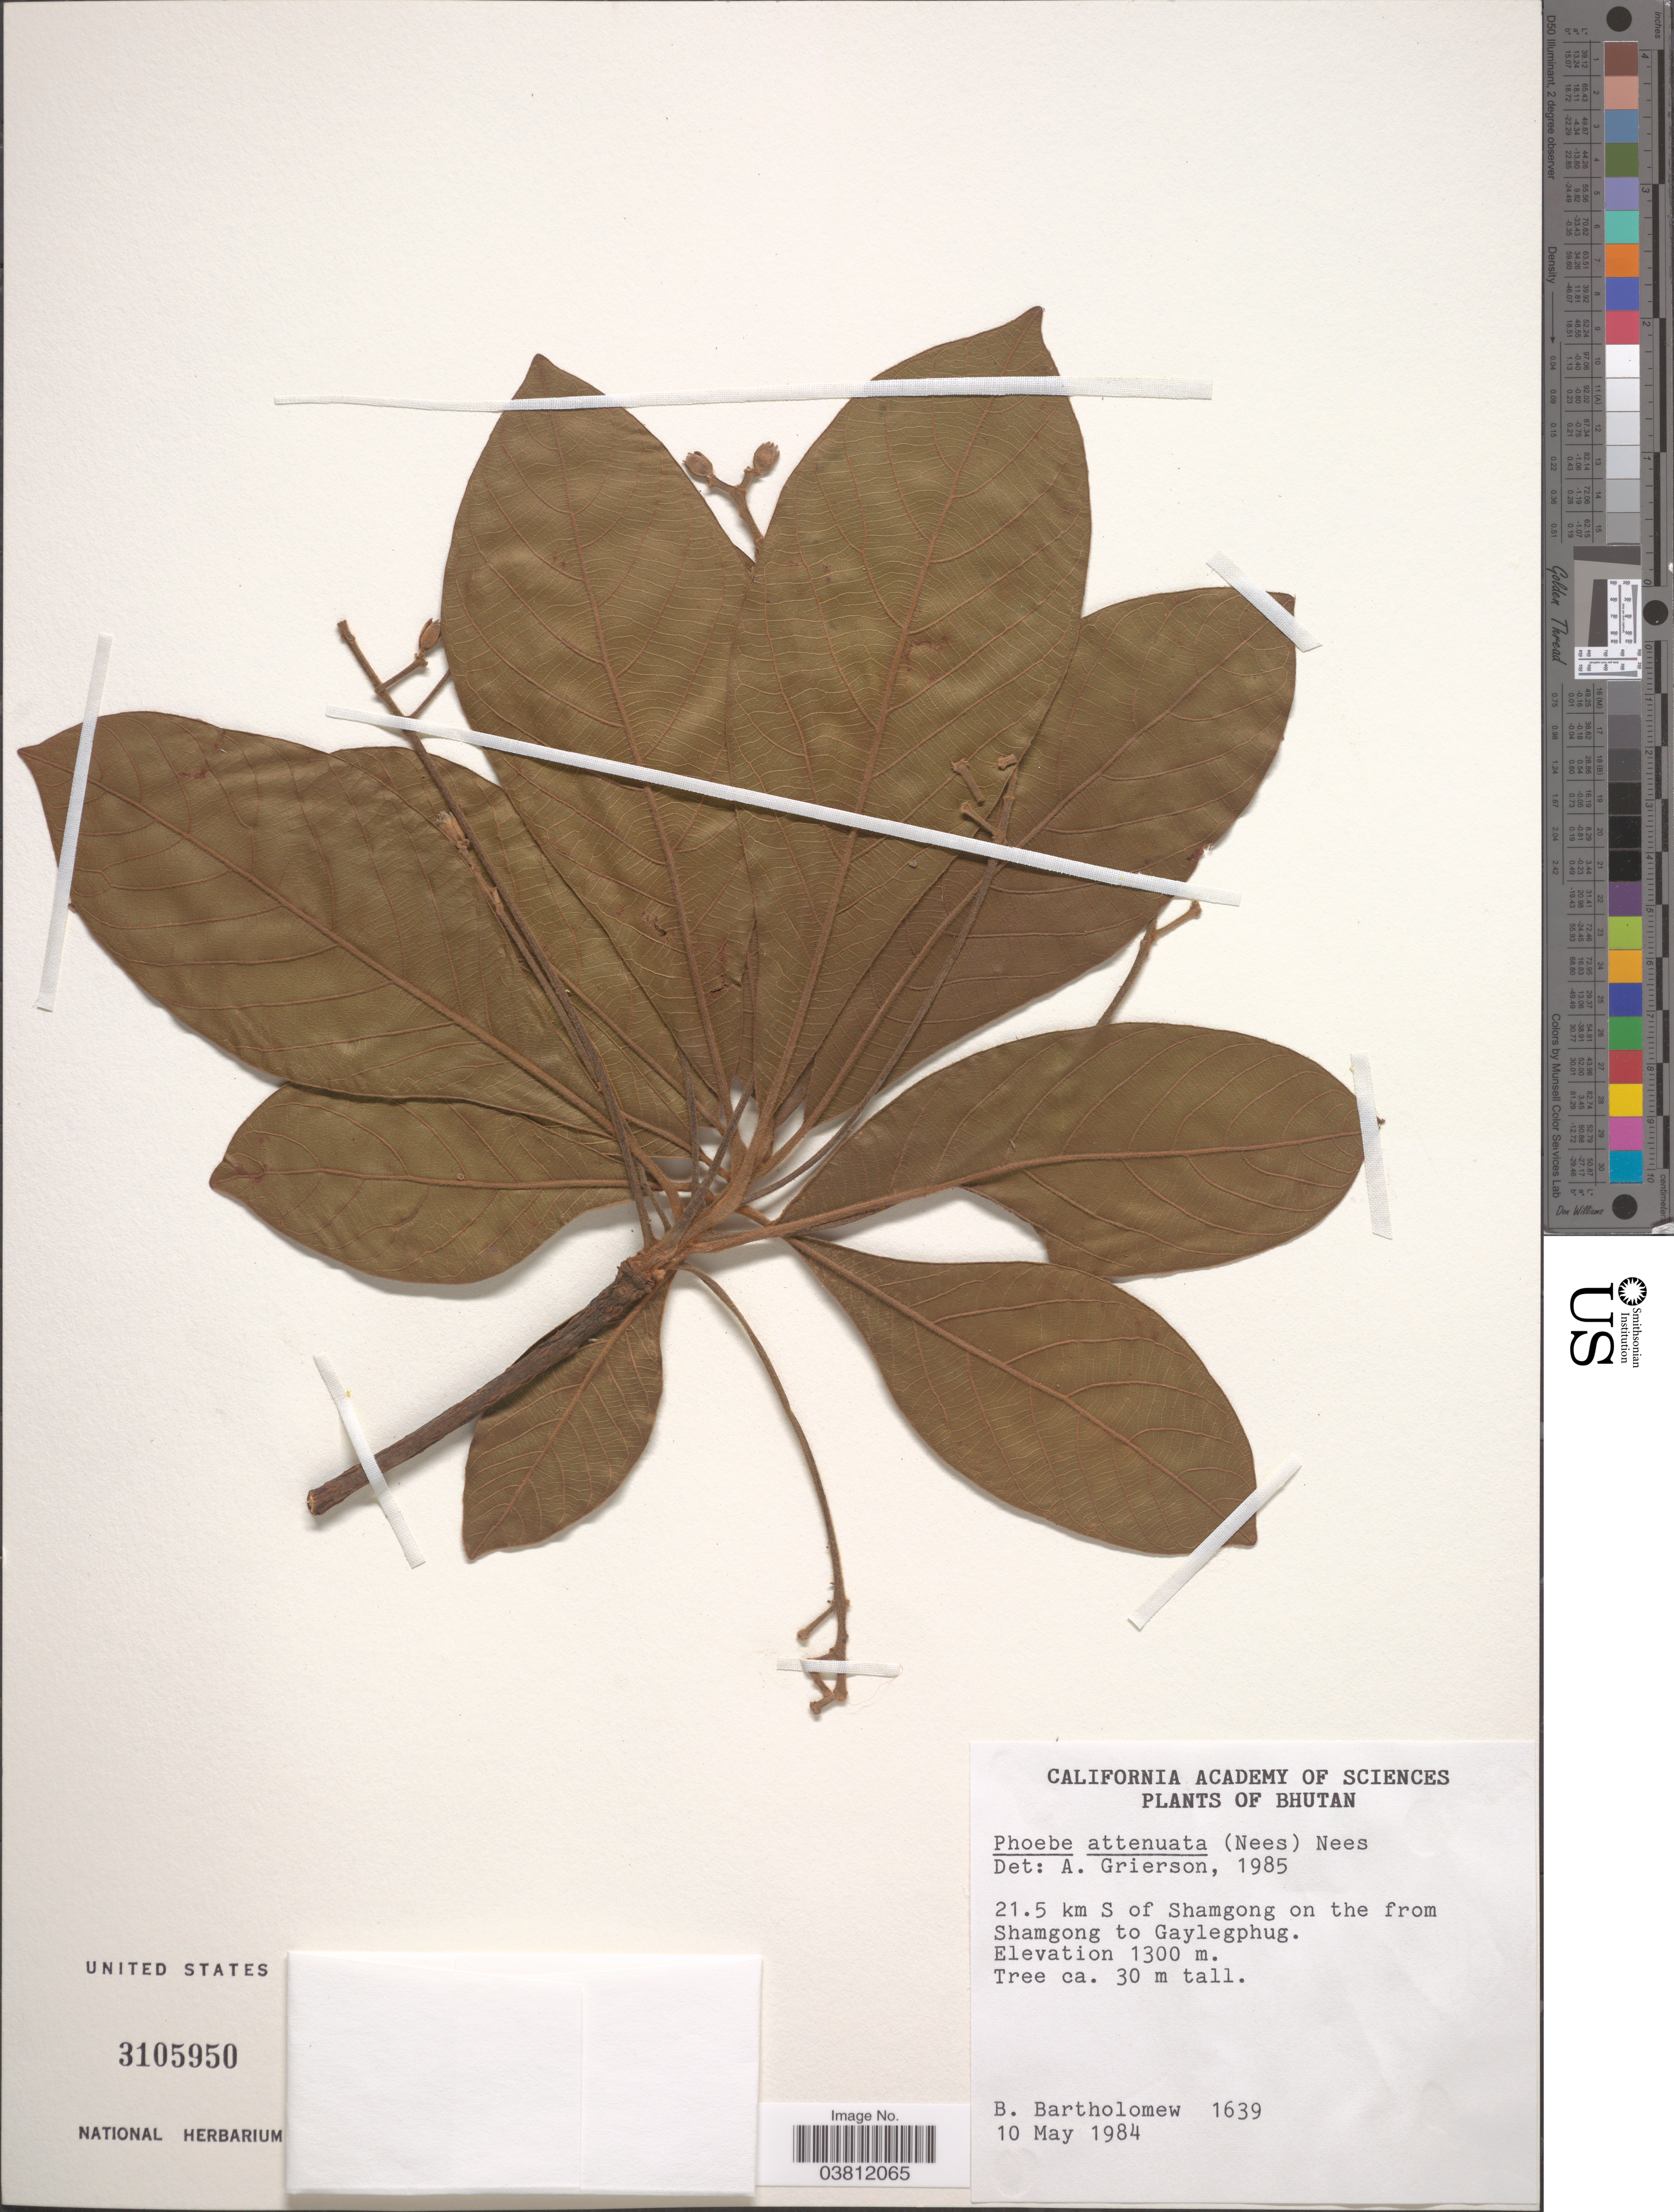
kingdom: Plantae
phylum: Tracheophyta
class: Magnoliopsida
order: Laurales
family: Lauraceae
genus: Phoebe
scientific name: Phoebe attenuata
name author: Nees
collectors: B. Bartholomew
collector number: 1639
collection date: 1984-05-10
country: Bhutan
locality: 21.5 km S of Shamgong on the from Shamgong to Gaylephug.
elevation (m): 1300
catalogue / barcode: US 3105950